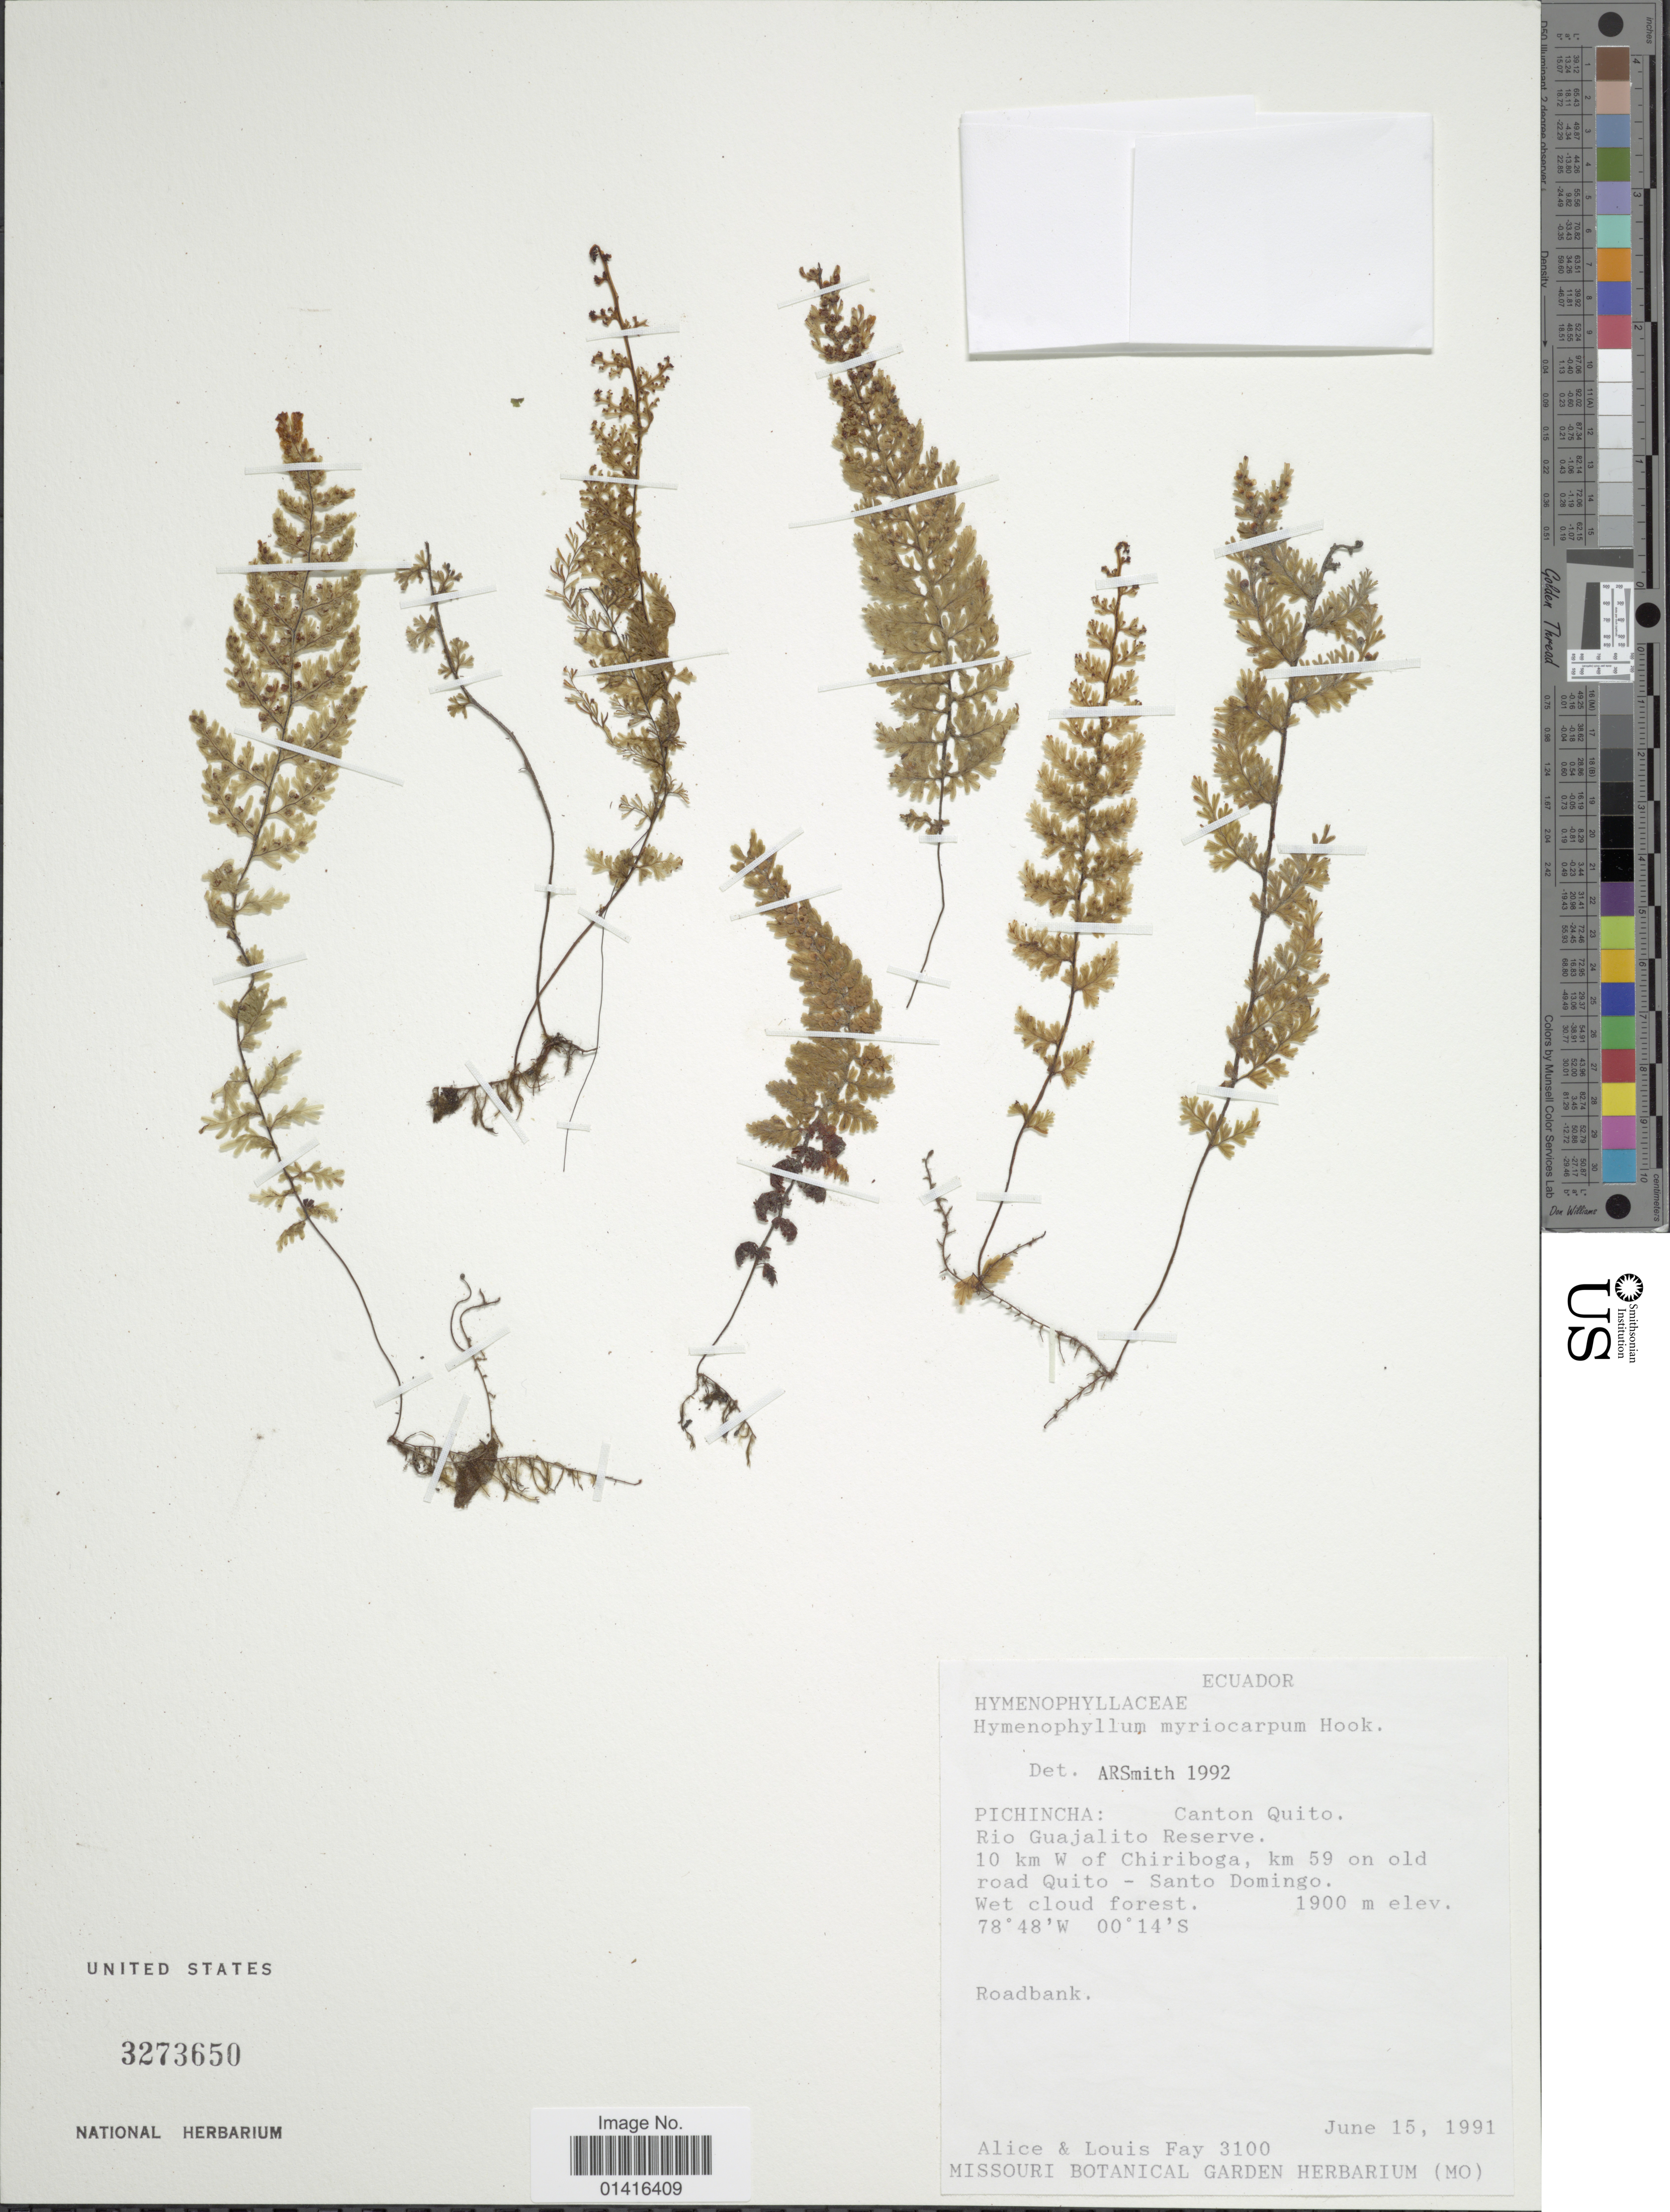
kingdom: Plantae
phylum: Tracheophyta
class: Polypodiopsida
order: Hymenophyllales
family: Hymenophyllaceae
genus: Hymenophyllum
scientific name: Hymenophyllum myriocarpum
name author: Hook.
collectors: A. Fay & L. Fay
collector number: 3100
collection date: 1991-06-15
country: Ecuador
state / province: Pichincha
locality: Canton Quito. Rio Guajalito Reserve. 10 km W of Chiriboga, km 59 on old road Quito-Santo Domingo.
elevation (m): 1900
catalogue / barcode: US 3273650